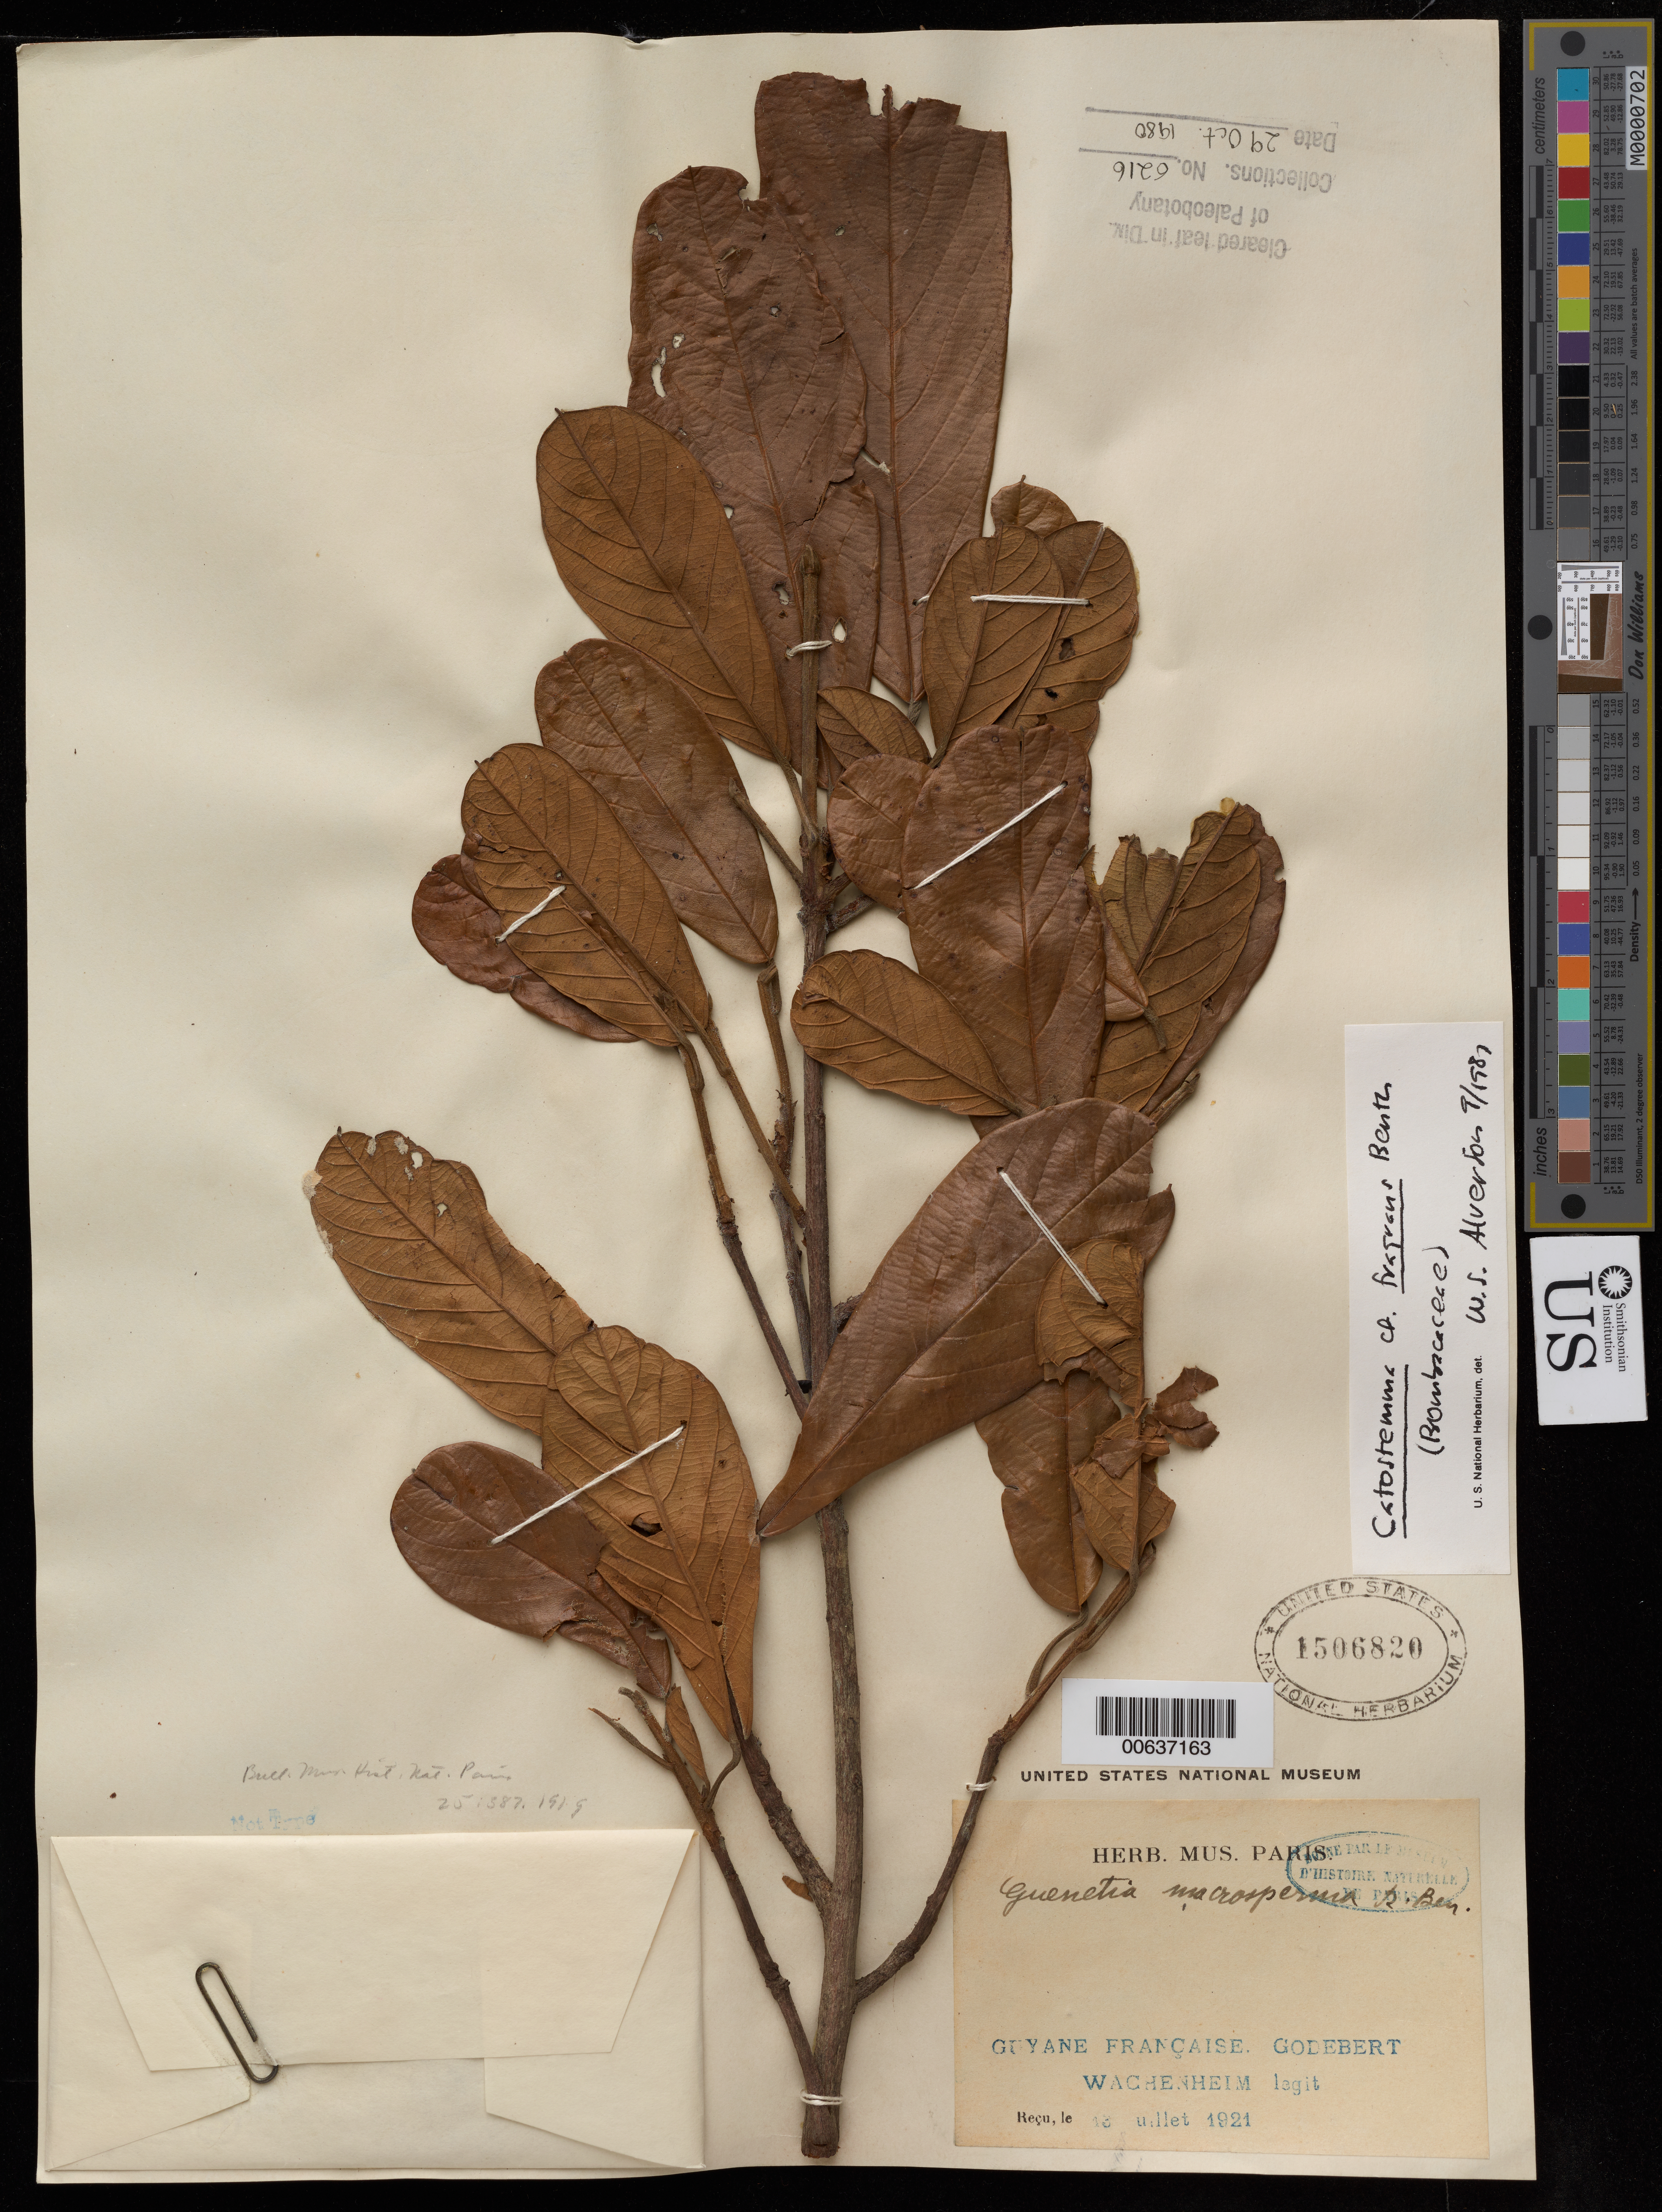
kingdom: Plantae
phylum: Tracheophyta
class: Magnoliopsida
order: Malvales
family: Malvaceae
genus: Catostemma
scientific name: Catostemma fragrans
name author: Benth.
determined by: Alverson, W. S.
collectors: G. Wachenheim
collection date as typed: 13-Jul-21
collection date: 1921-07-13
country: French Guiana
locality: Godebert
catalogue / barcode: US 1506820